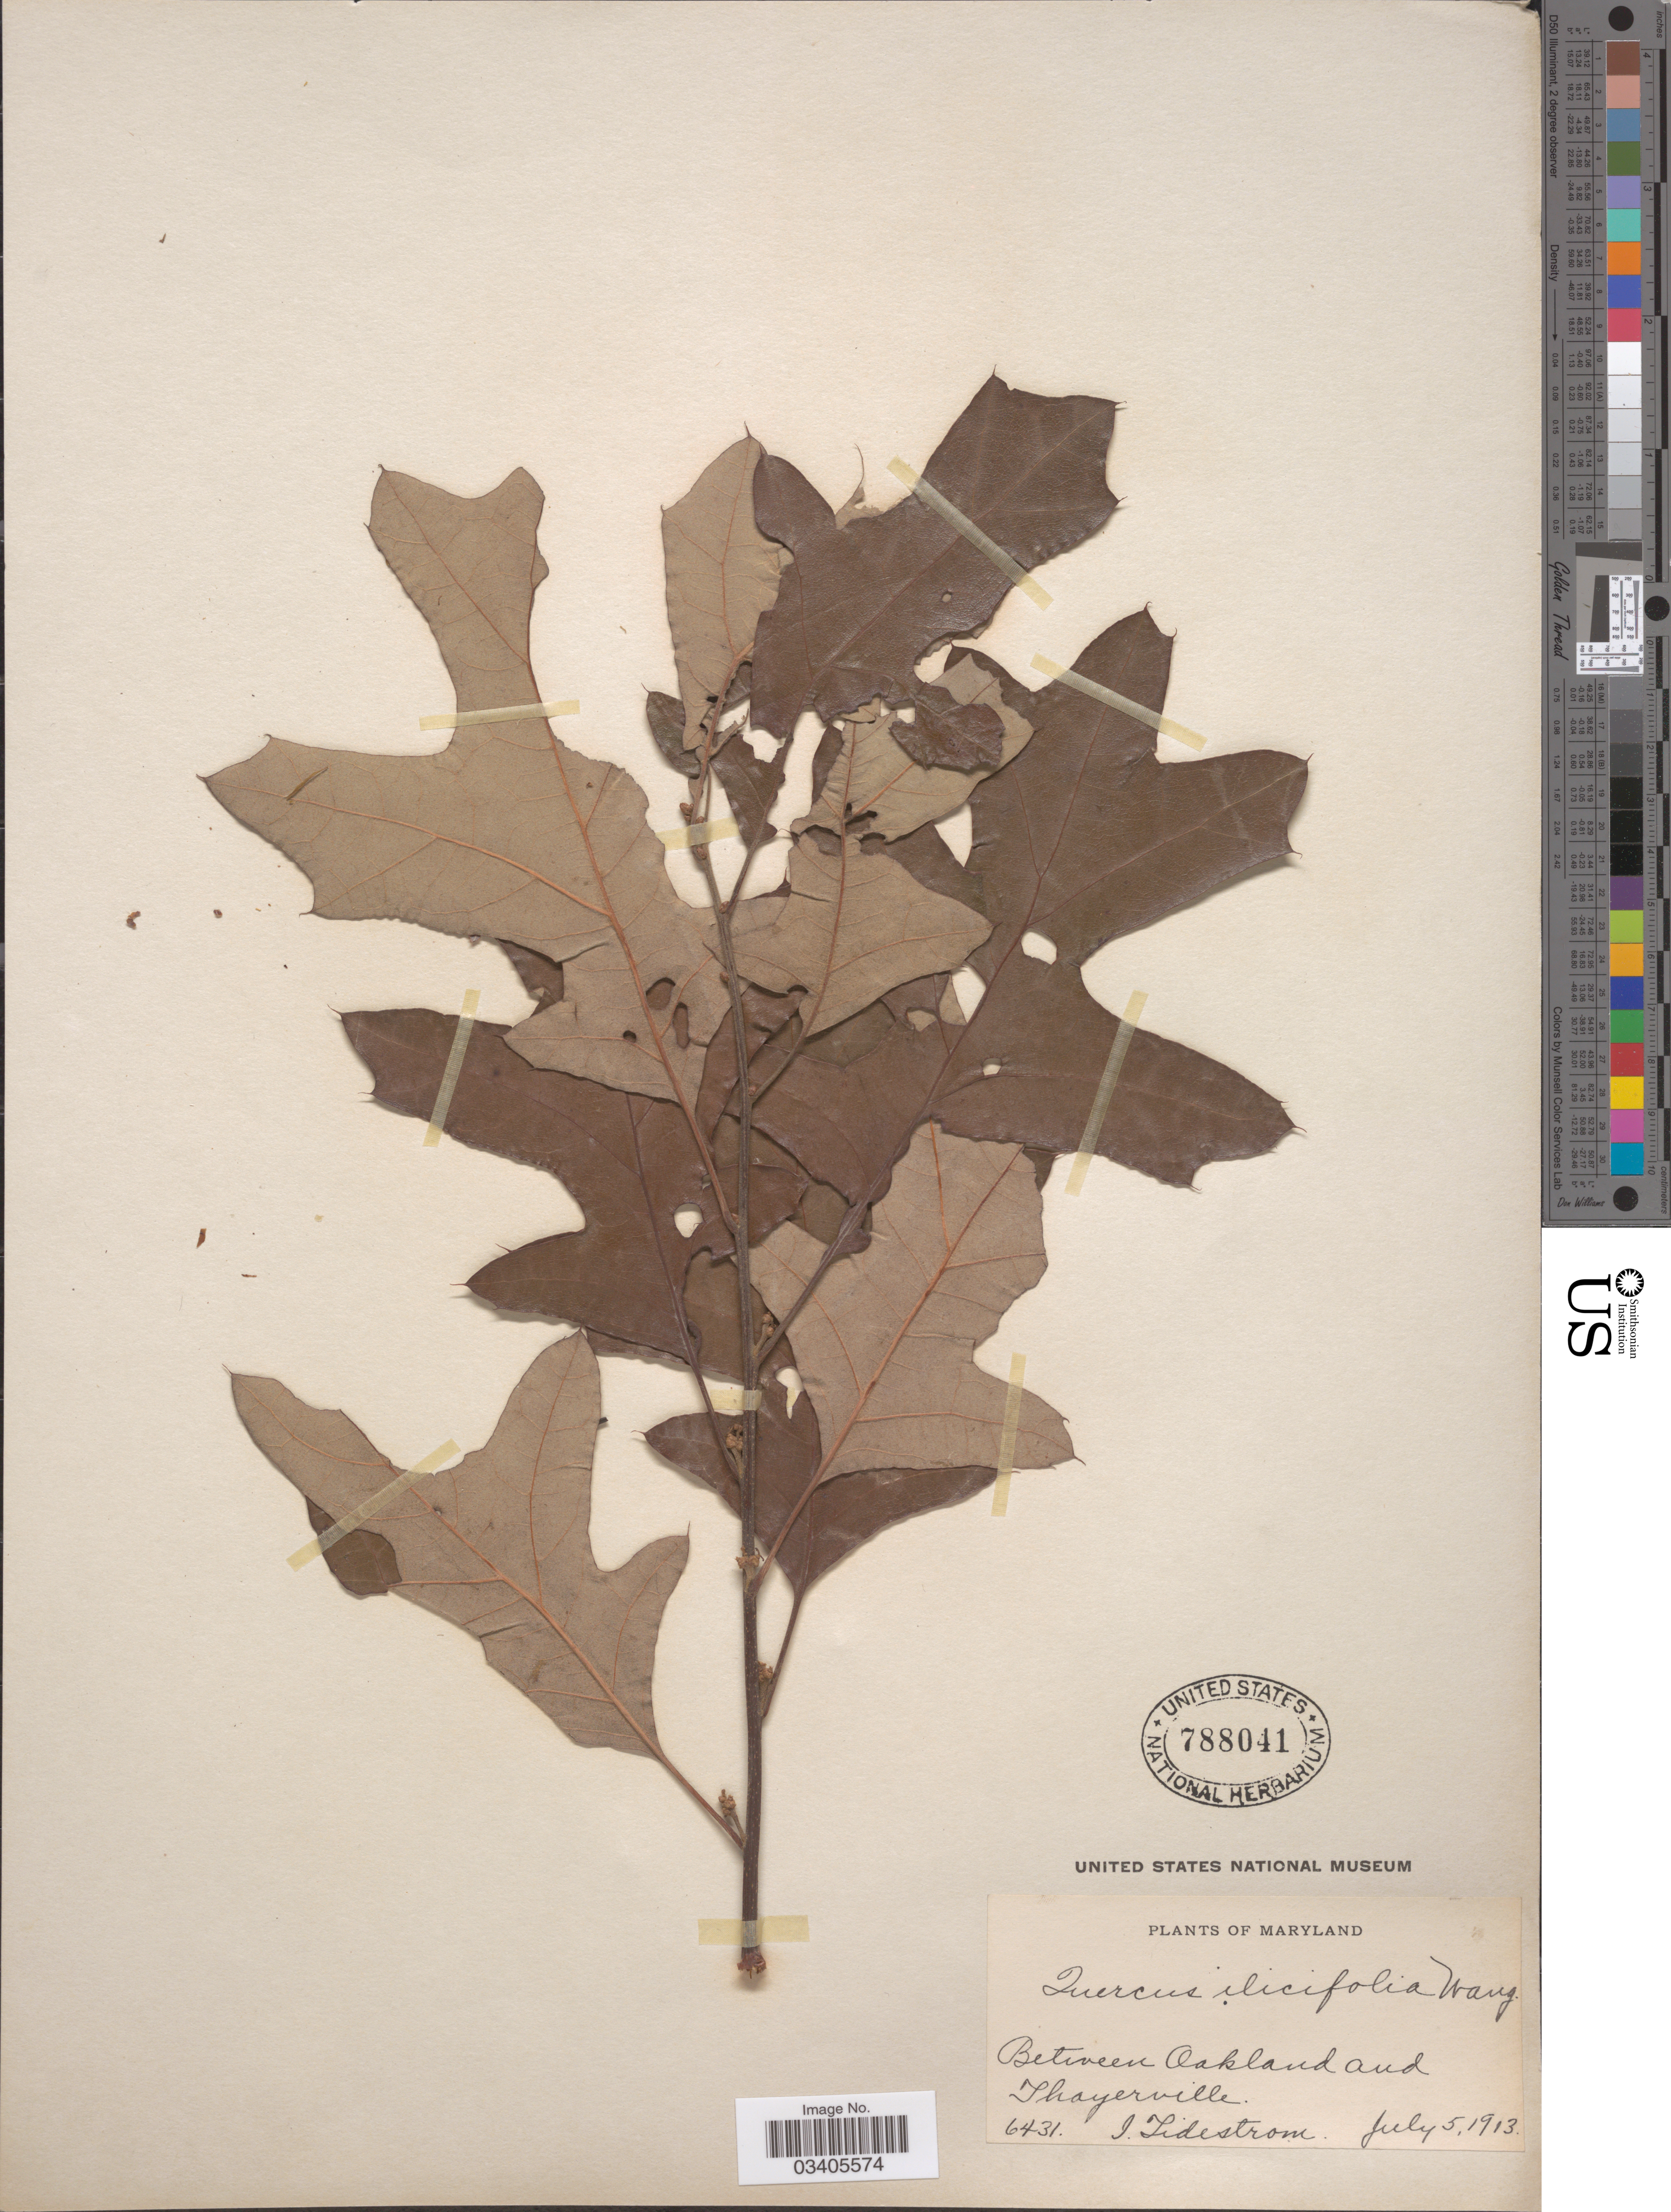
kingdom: Plantae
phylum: Tracheophyta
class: Magnoliopsida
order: Fagales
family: Fagaceae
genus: Quercus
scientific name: Quercus ilicifolia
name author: Wangenh.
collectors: I. F. Tidestrom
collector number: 6431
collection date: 1913-07-05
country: United States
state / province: Maryland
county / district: Garrett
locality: Between Oakland and Thayerville.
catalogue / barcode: US 788041